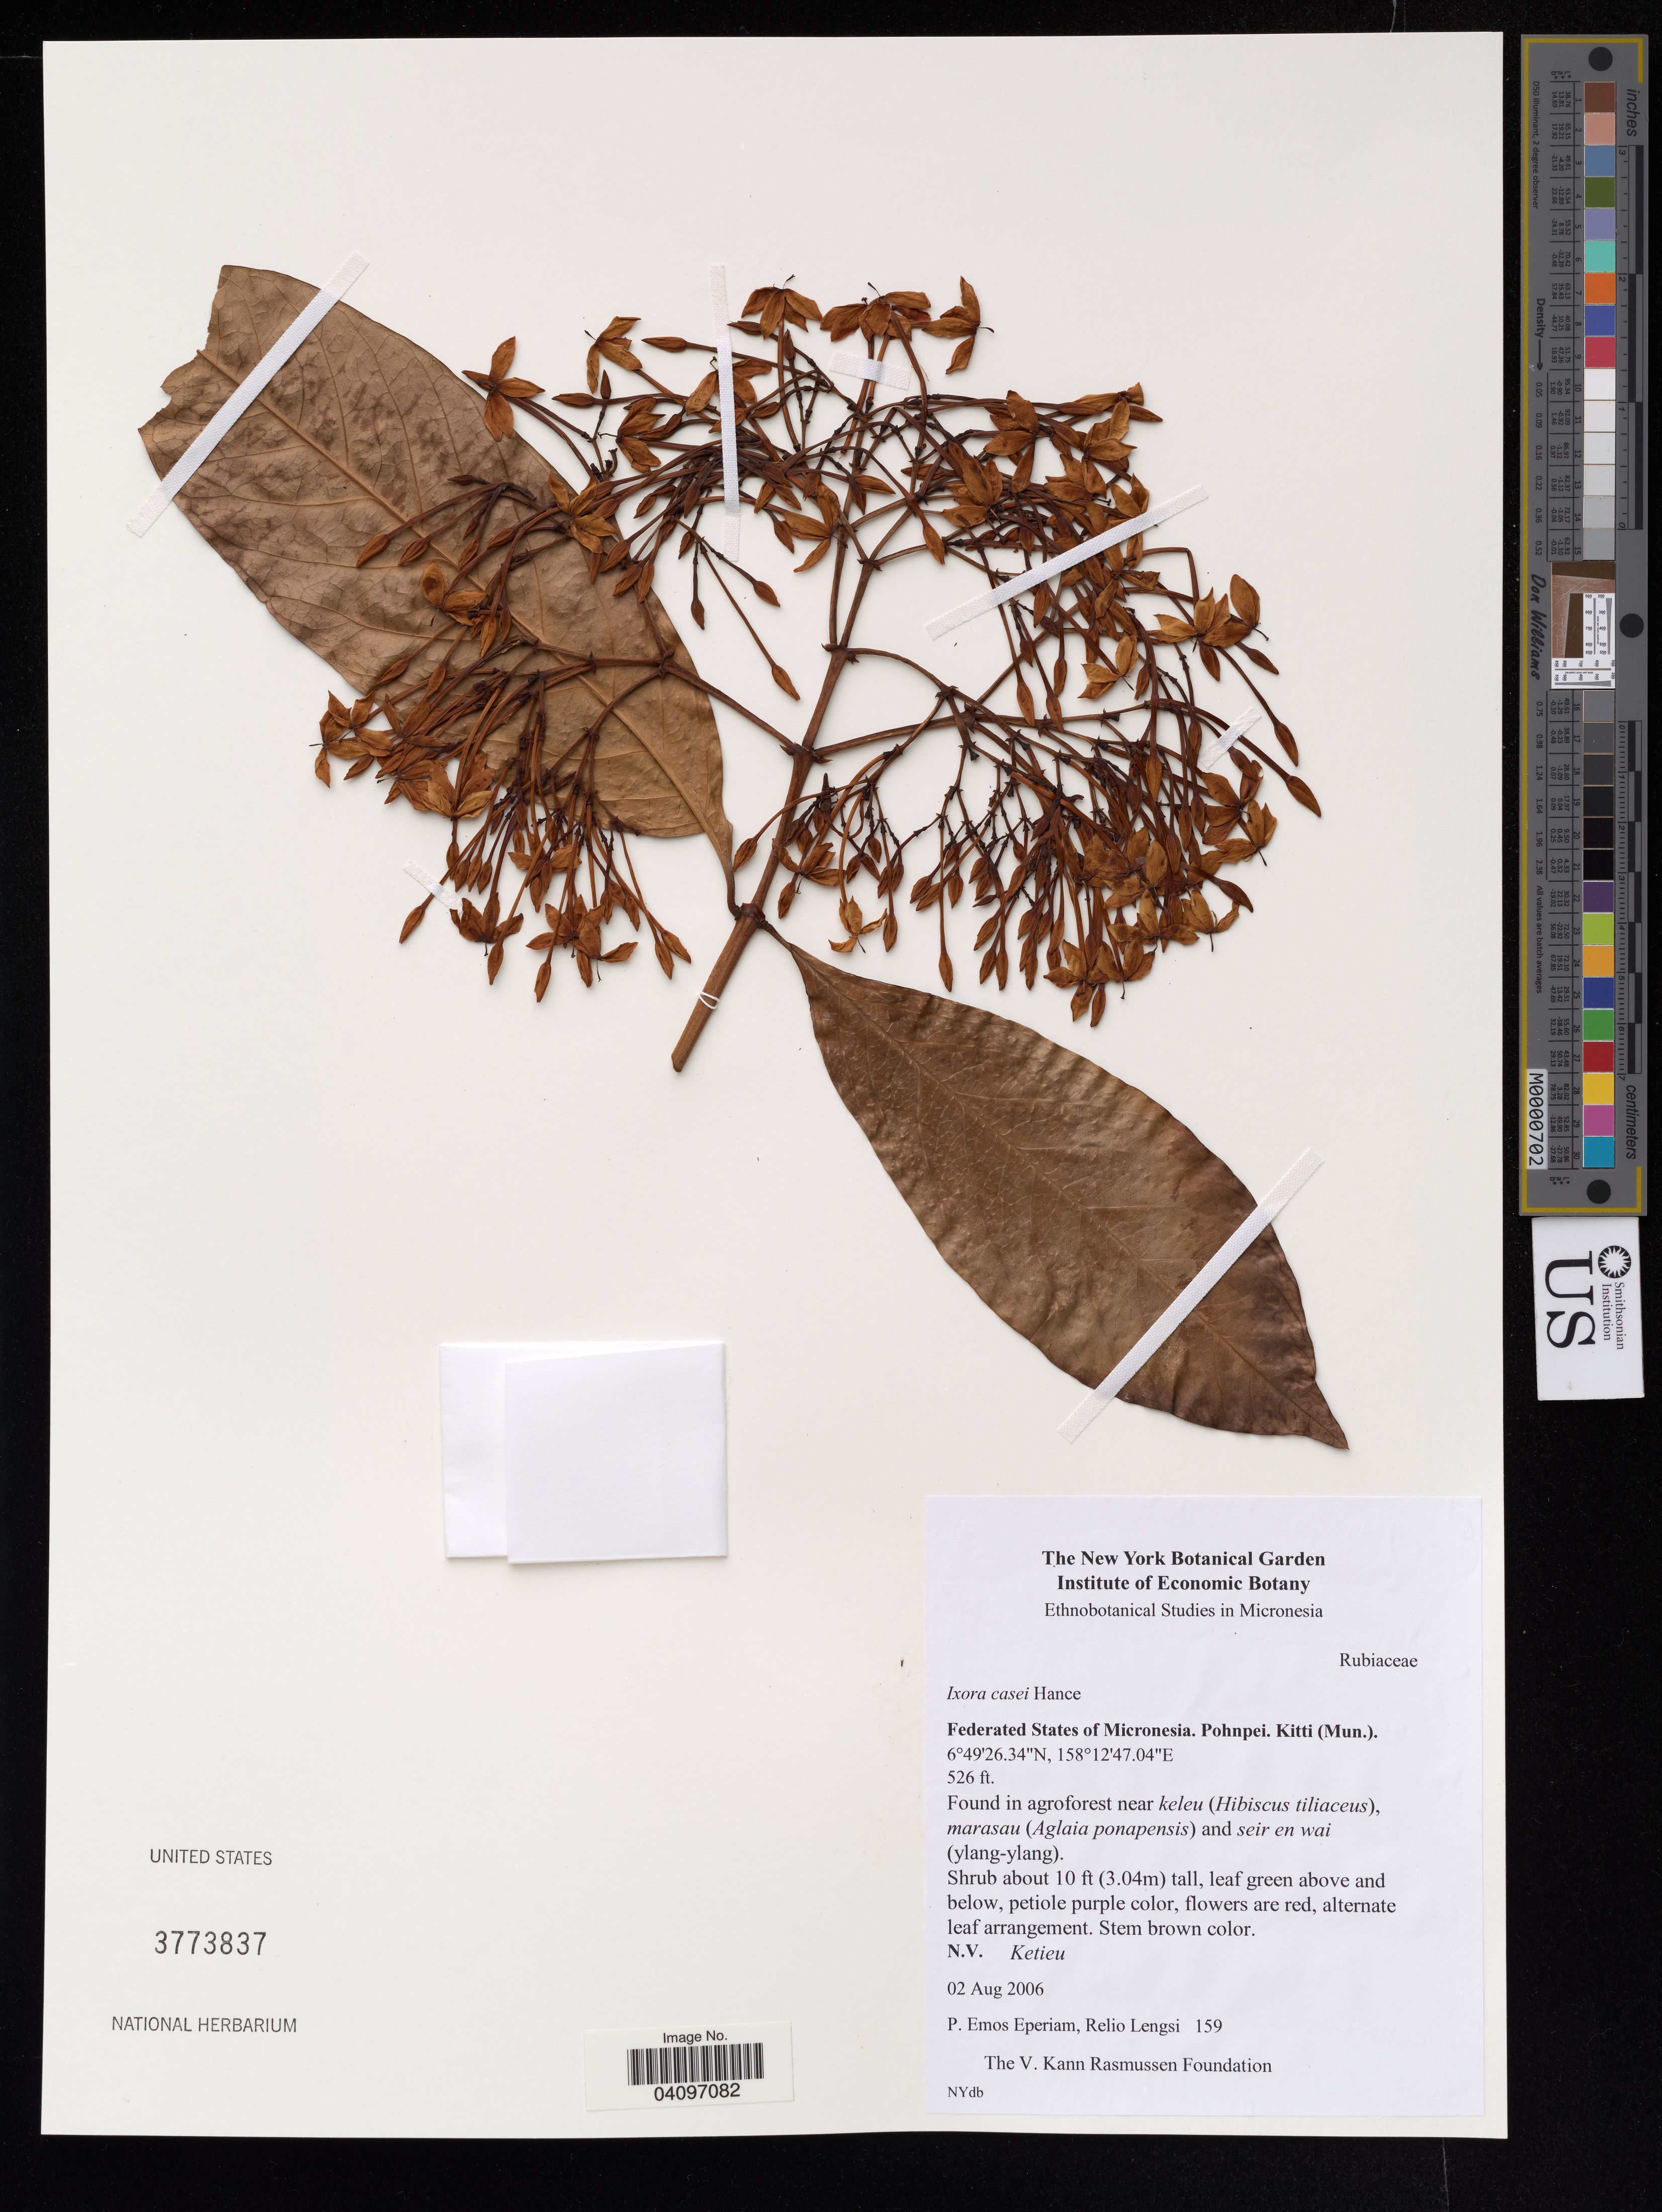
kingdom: Plantae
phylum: Tracheophyta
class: Magnoliopsida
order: Gentianales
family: Rubiaceae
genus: Ixora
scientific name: Ixora casei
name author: Hance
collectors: P. Eperiam & R. Lengsi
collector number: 159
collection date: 2006-08-02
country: Micronesia, Federated States of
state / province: Pohnpei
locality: Kitti (Mun.).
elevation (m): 160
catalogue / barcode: US 3773837